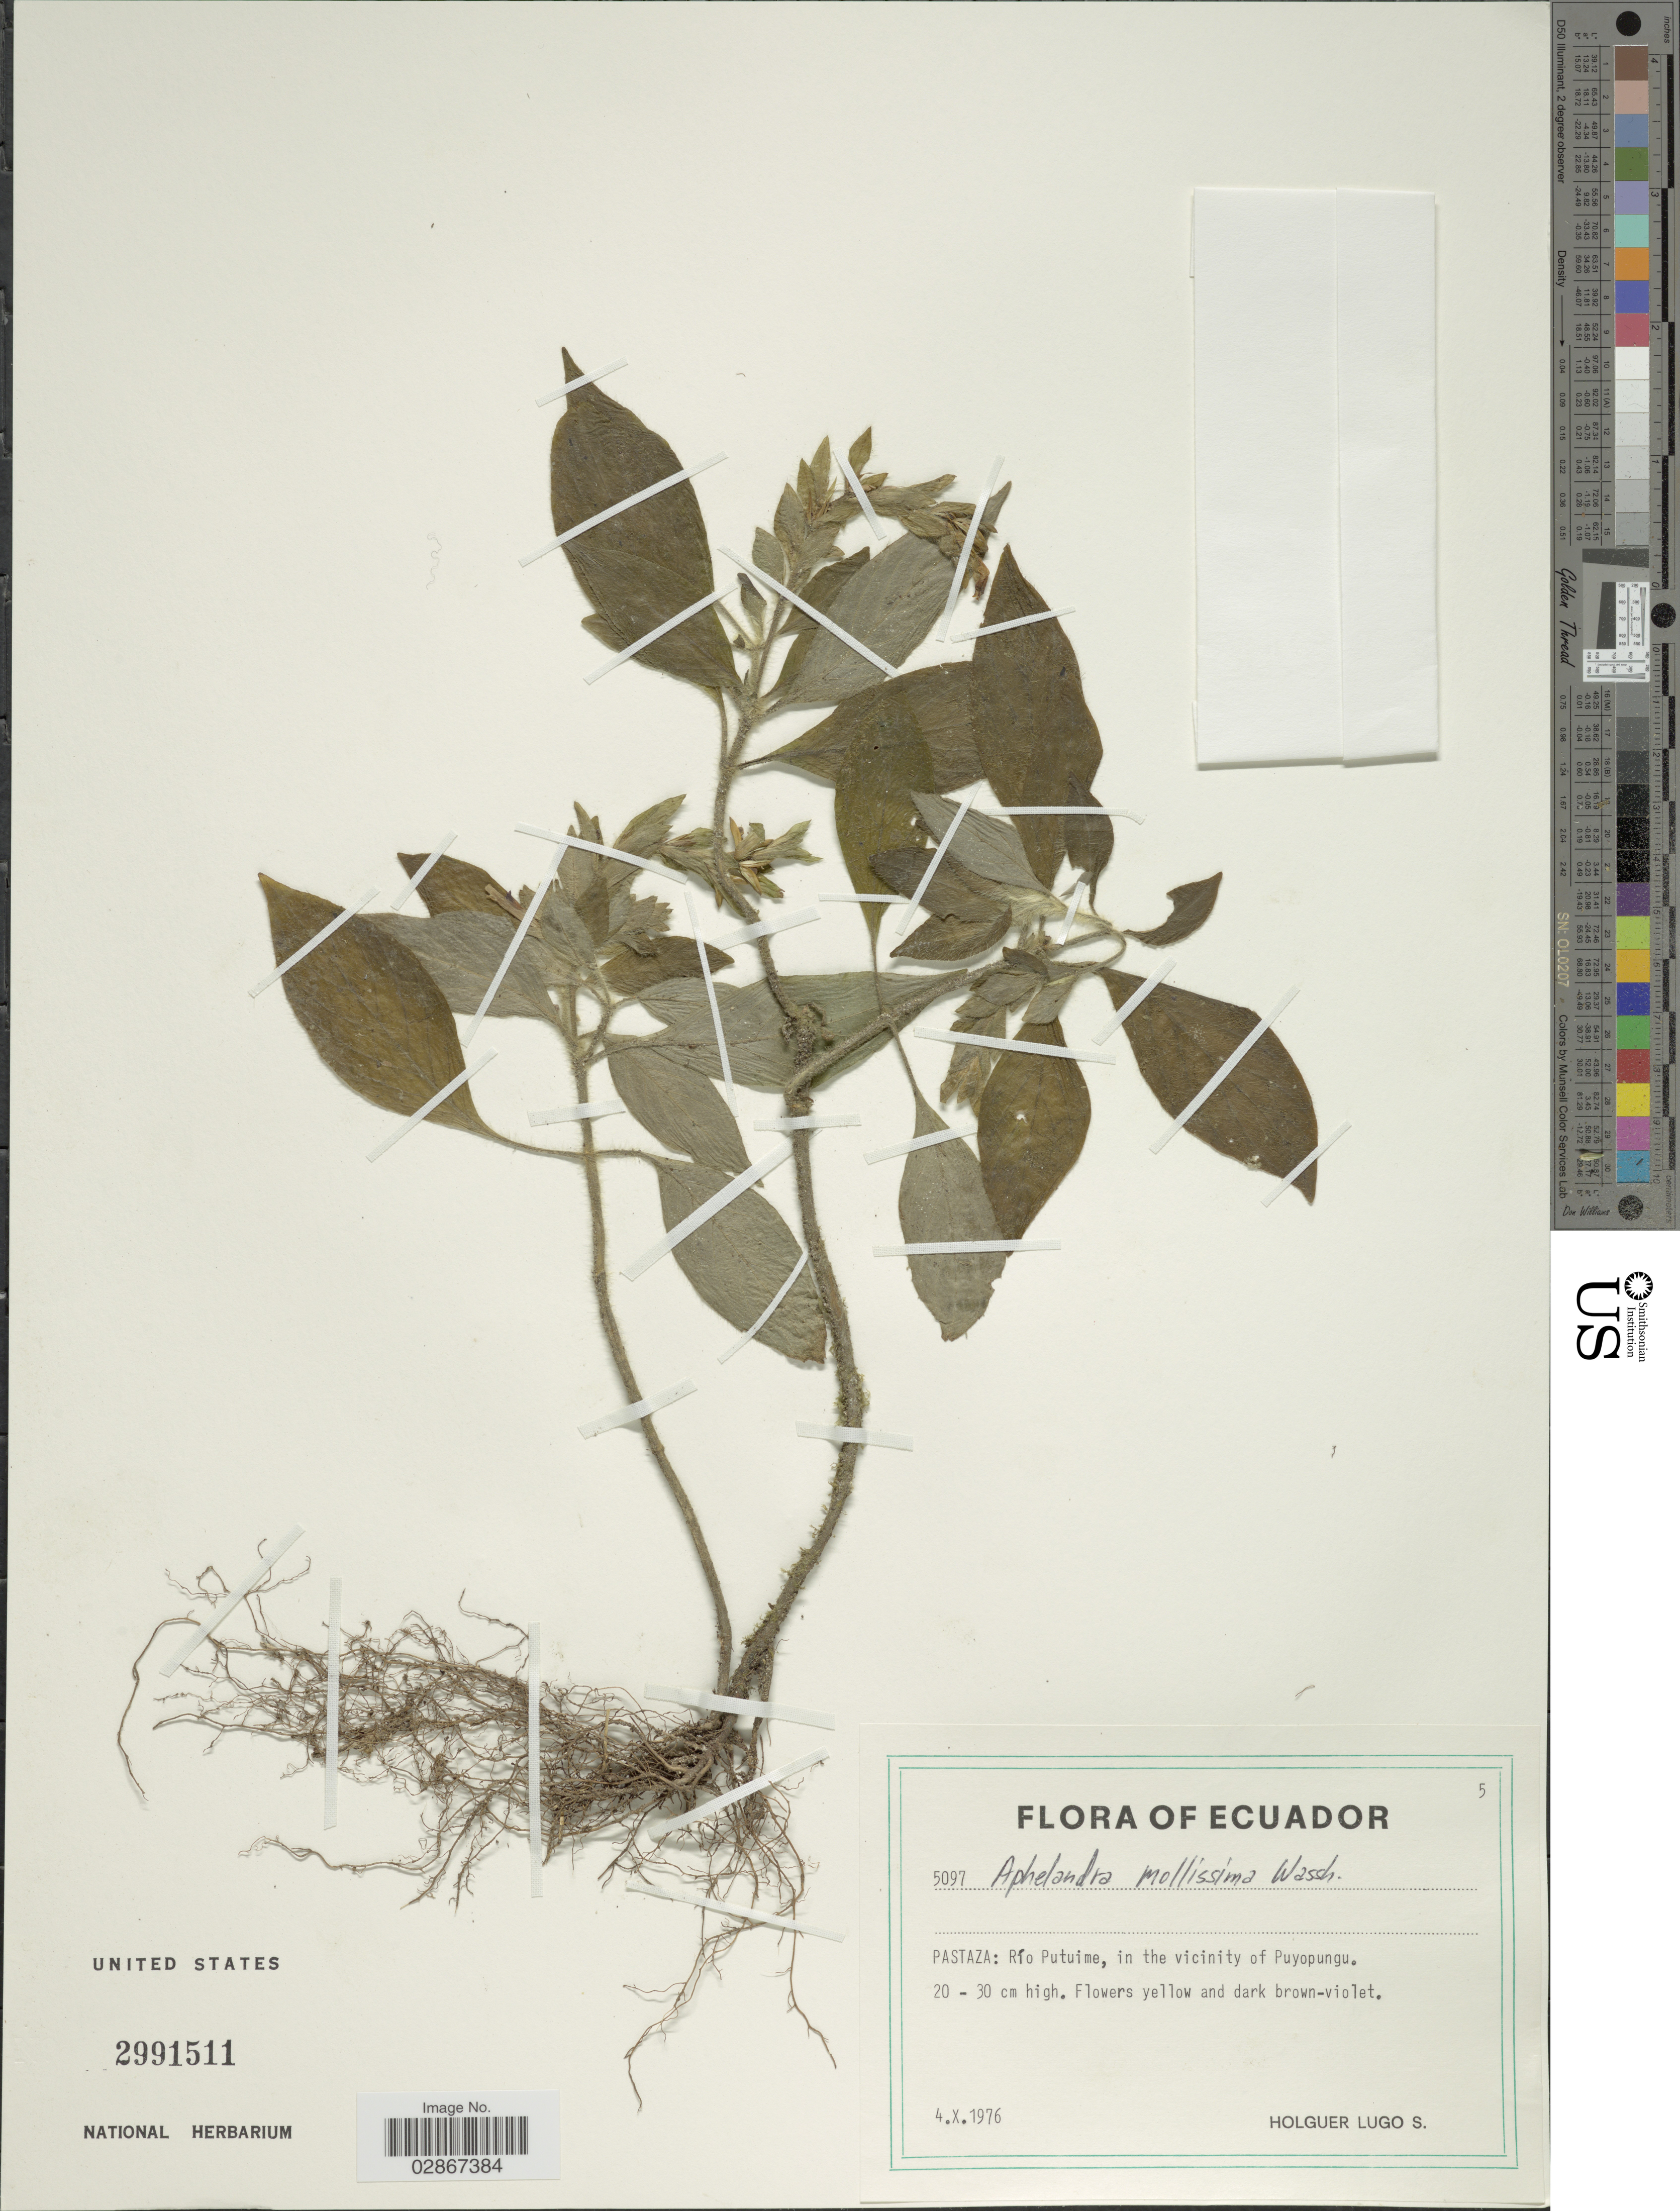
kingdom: Plantae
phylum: Tracheophyta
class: Magnoliopsida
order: Lamiales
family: Acanthaceae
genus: Aphelandra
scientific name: Aphelandra mollissima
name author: Wassh.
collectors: H. Lugo S.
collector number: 5097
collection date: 1976-10-04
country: Ecuador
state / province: Pastaza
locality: Río Putuime, in the vicinity of Puyopungu.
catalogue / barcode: US 2991511